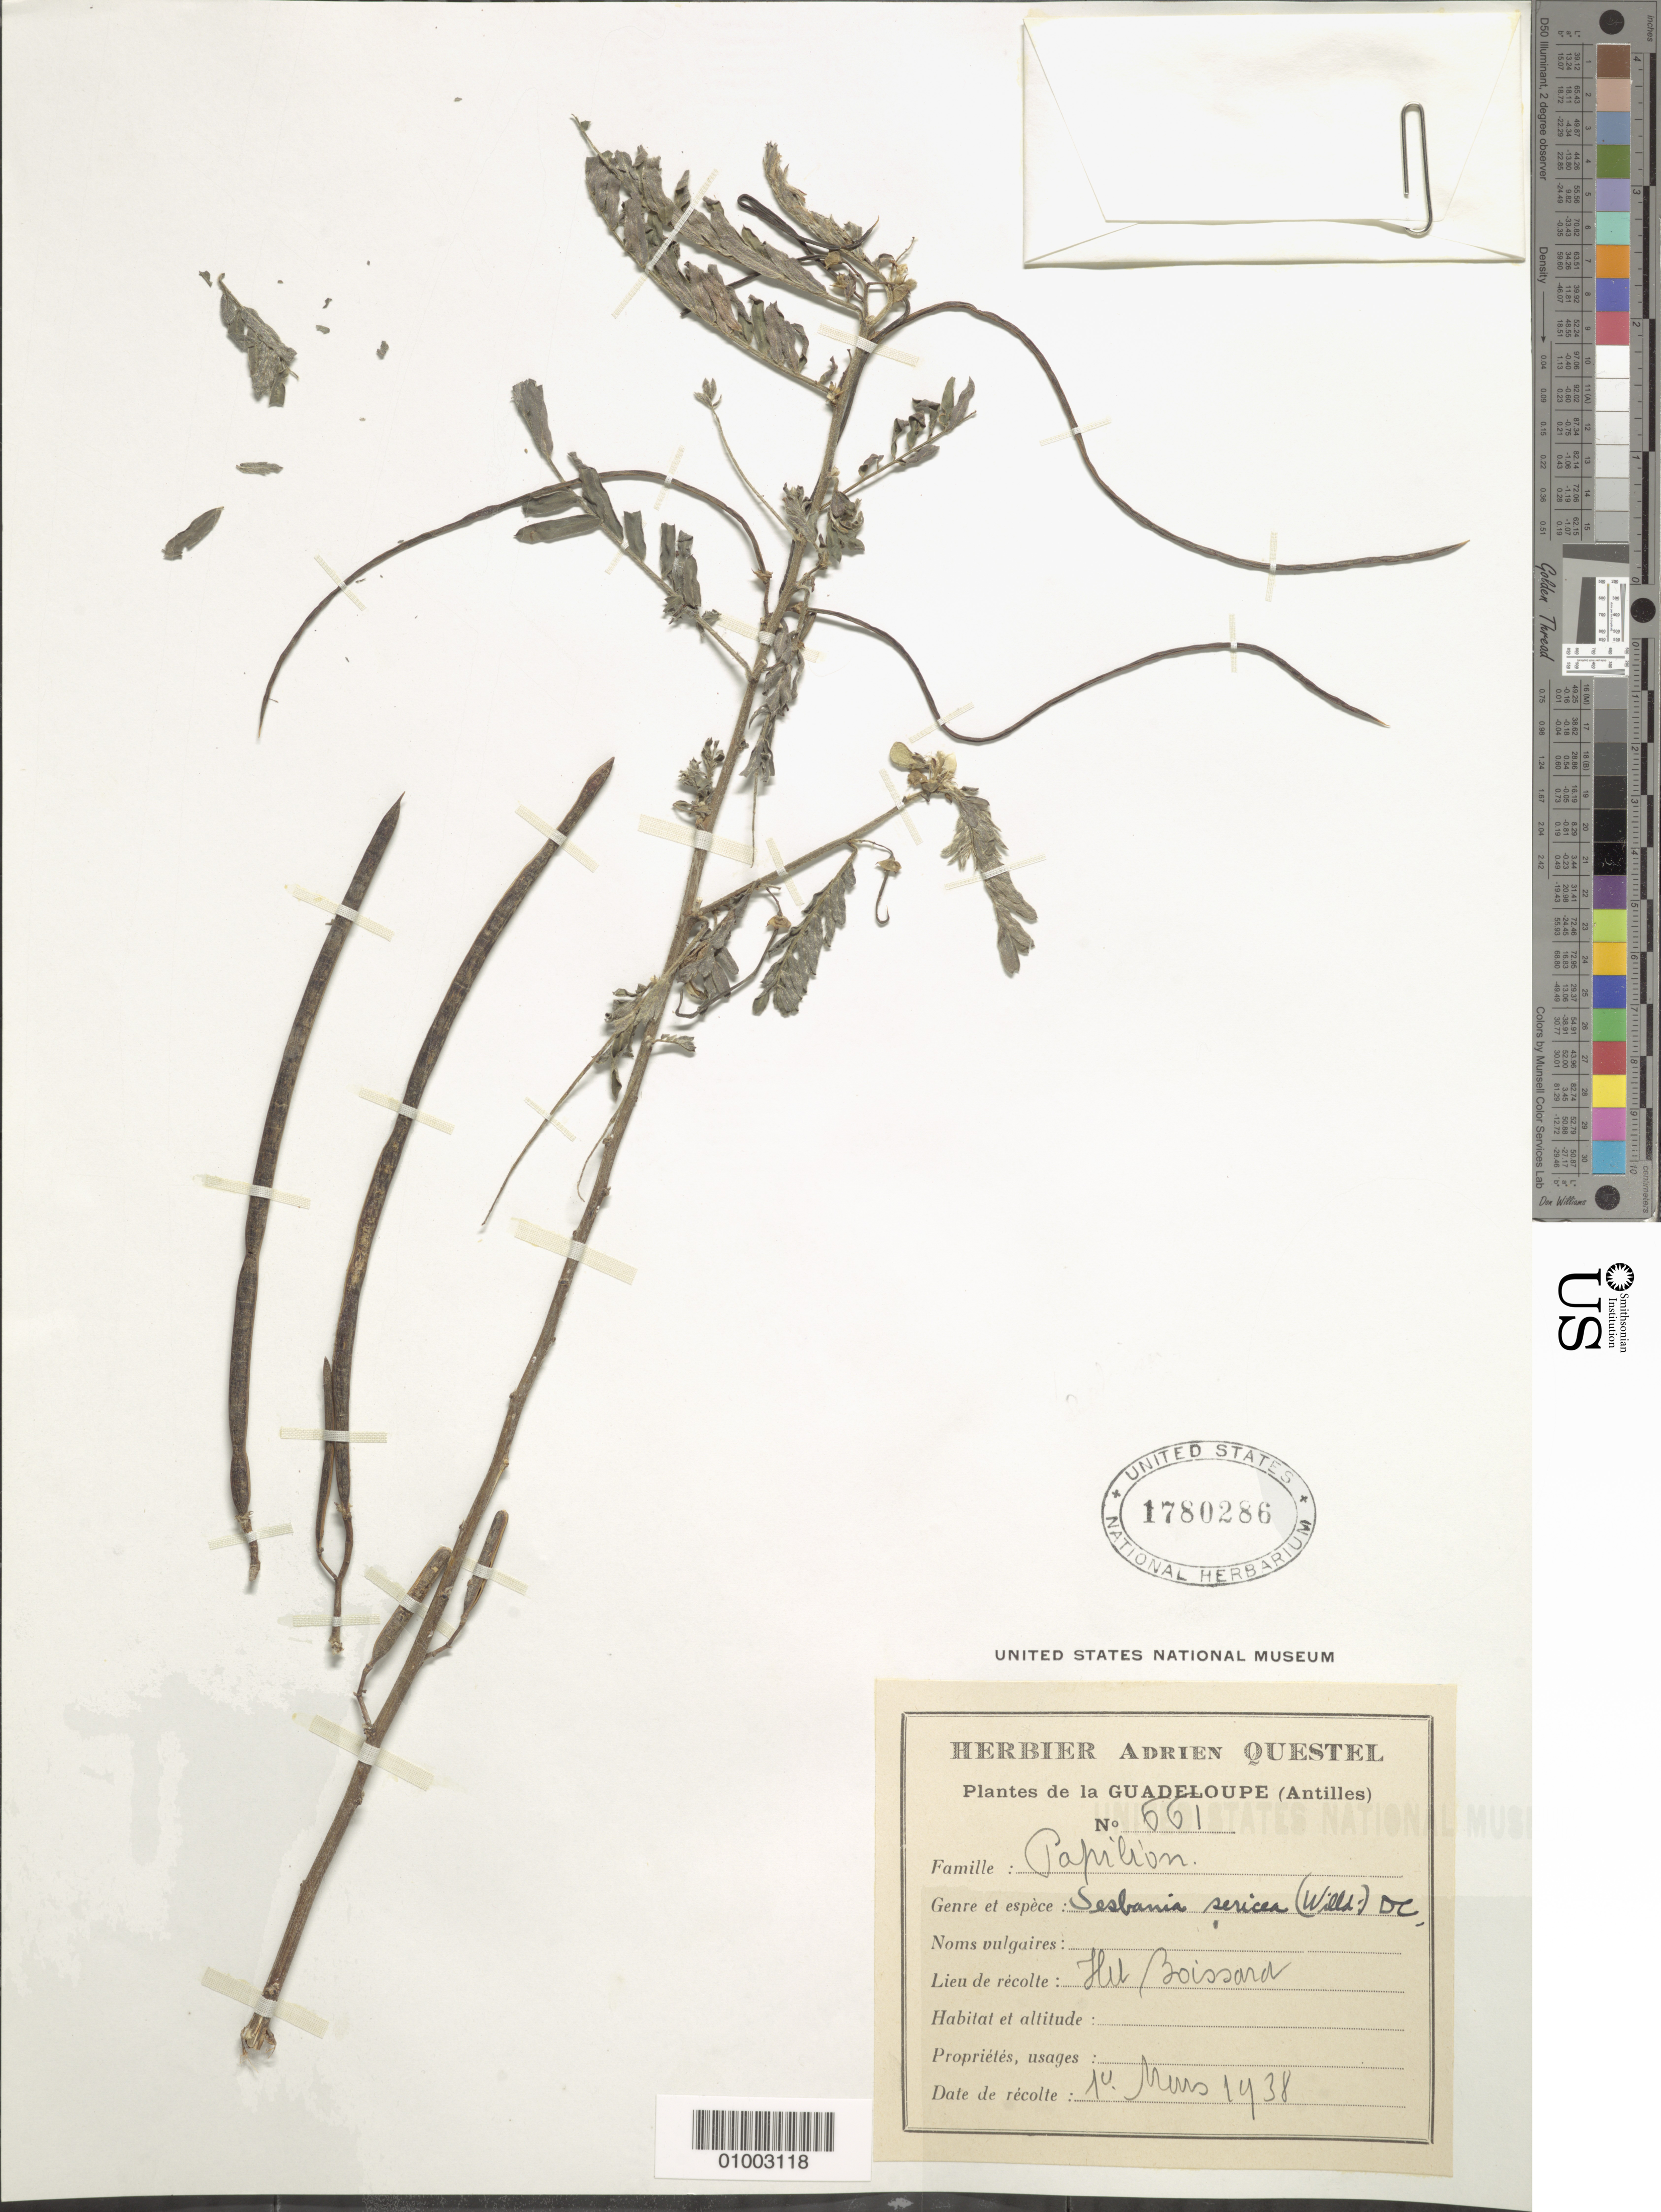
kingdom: Plantae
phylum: Tracheophyta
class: Magnoliopsida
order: Fabales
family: Fabaceae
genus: Sesbania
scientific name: Sesbania sericea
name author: (Willd.) Link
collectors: A. Questel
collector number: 661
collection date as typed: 10 Mar 1938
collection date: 1938-03-10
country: Guadeloupe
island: Basse Terre [Guadeloupe]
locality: Hill Boissard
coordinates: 0 N, 0 E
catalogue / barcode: US 1780286